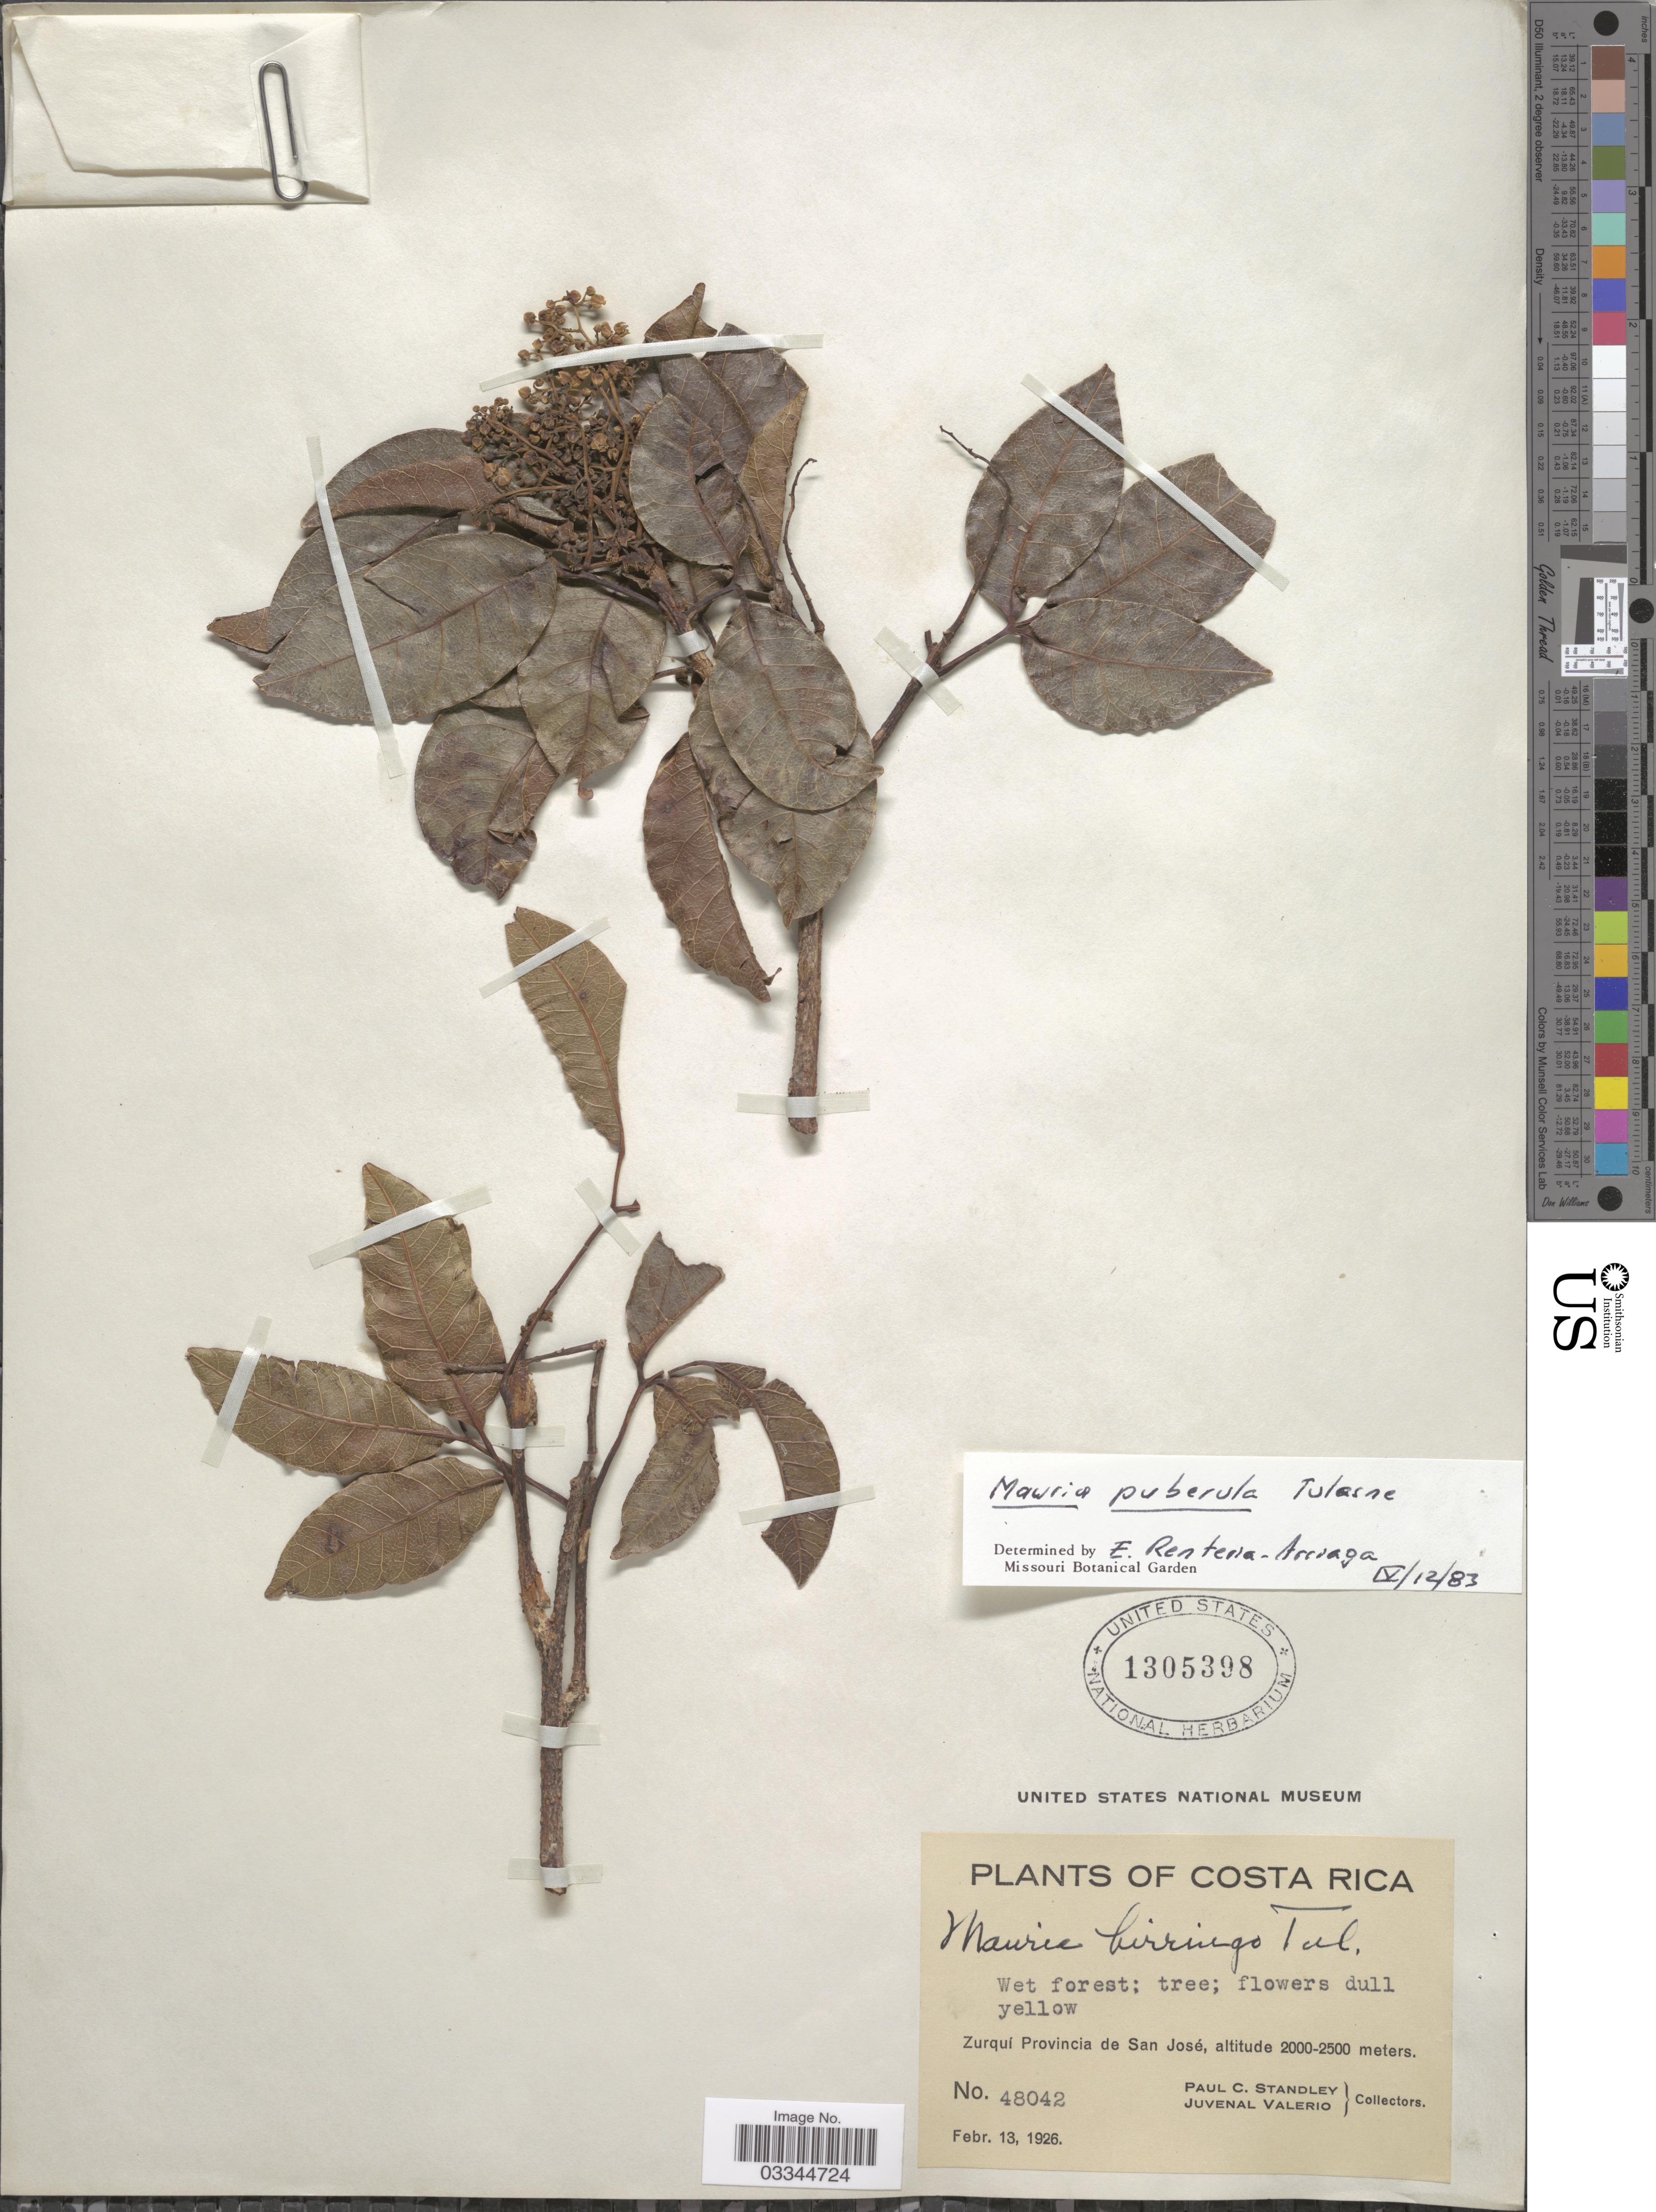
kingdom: Plantae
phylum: Tracheophyta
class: Magnoliopsida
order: Sapindales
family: Anacardiaceae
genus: Mauria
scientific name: Mauria puberula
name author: Tul.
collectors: P. C. Standley & J. Valerio R.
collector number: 48042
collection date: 1926-02-13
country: Costa Rica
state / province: San José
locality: Zurquí.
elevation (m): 2000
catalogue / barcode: US 1305398